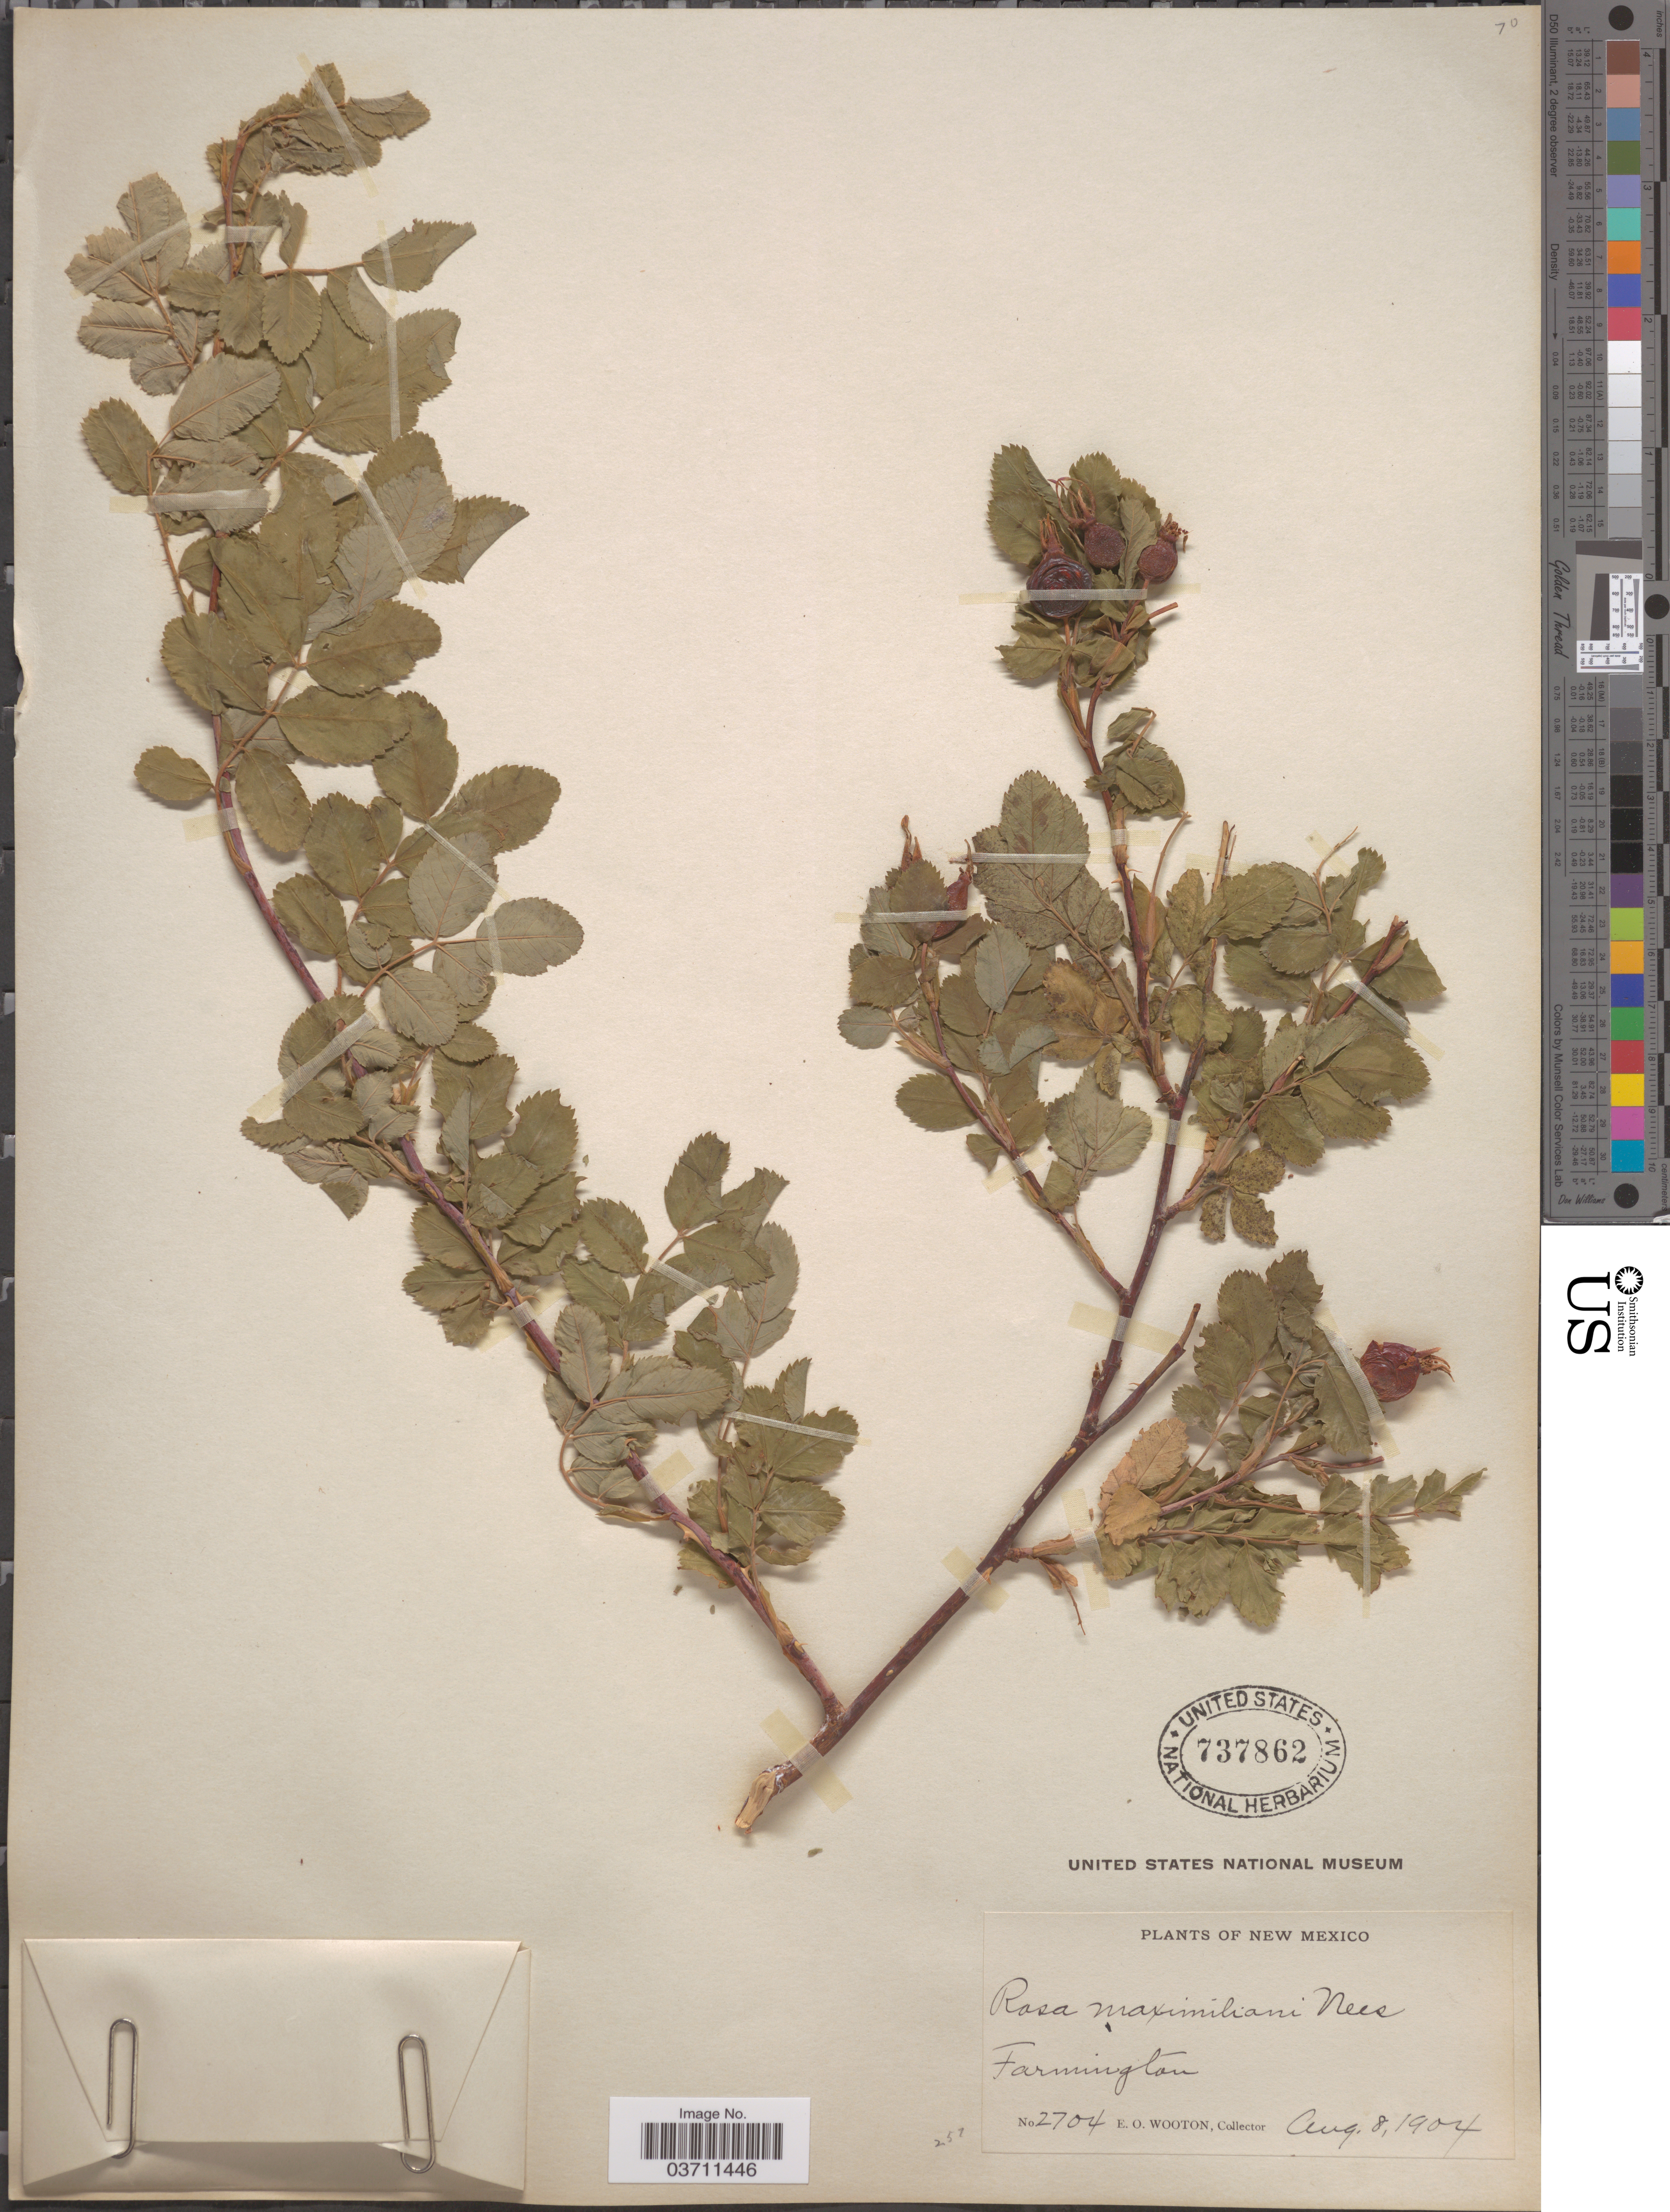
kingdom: Plantae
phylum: Tracheophyta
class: Magnoliopsida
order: Rosales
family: Rosaceae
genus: Rosa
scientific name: Rosa maximiliani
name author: Nees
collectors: E. O. Wooton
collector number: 2704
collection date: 1904-08-08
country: United States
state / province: New Mexico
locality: Farmington.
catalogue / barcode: US 737862